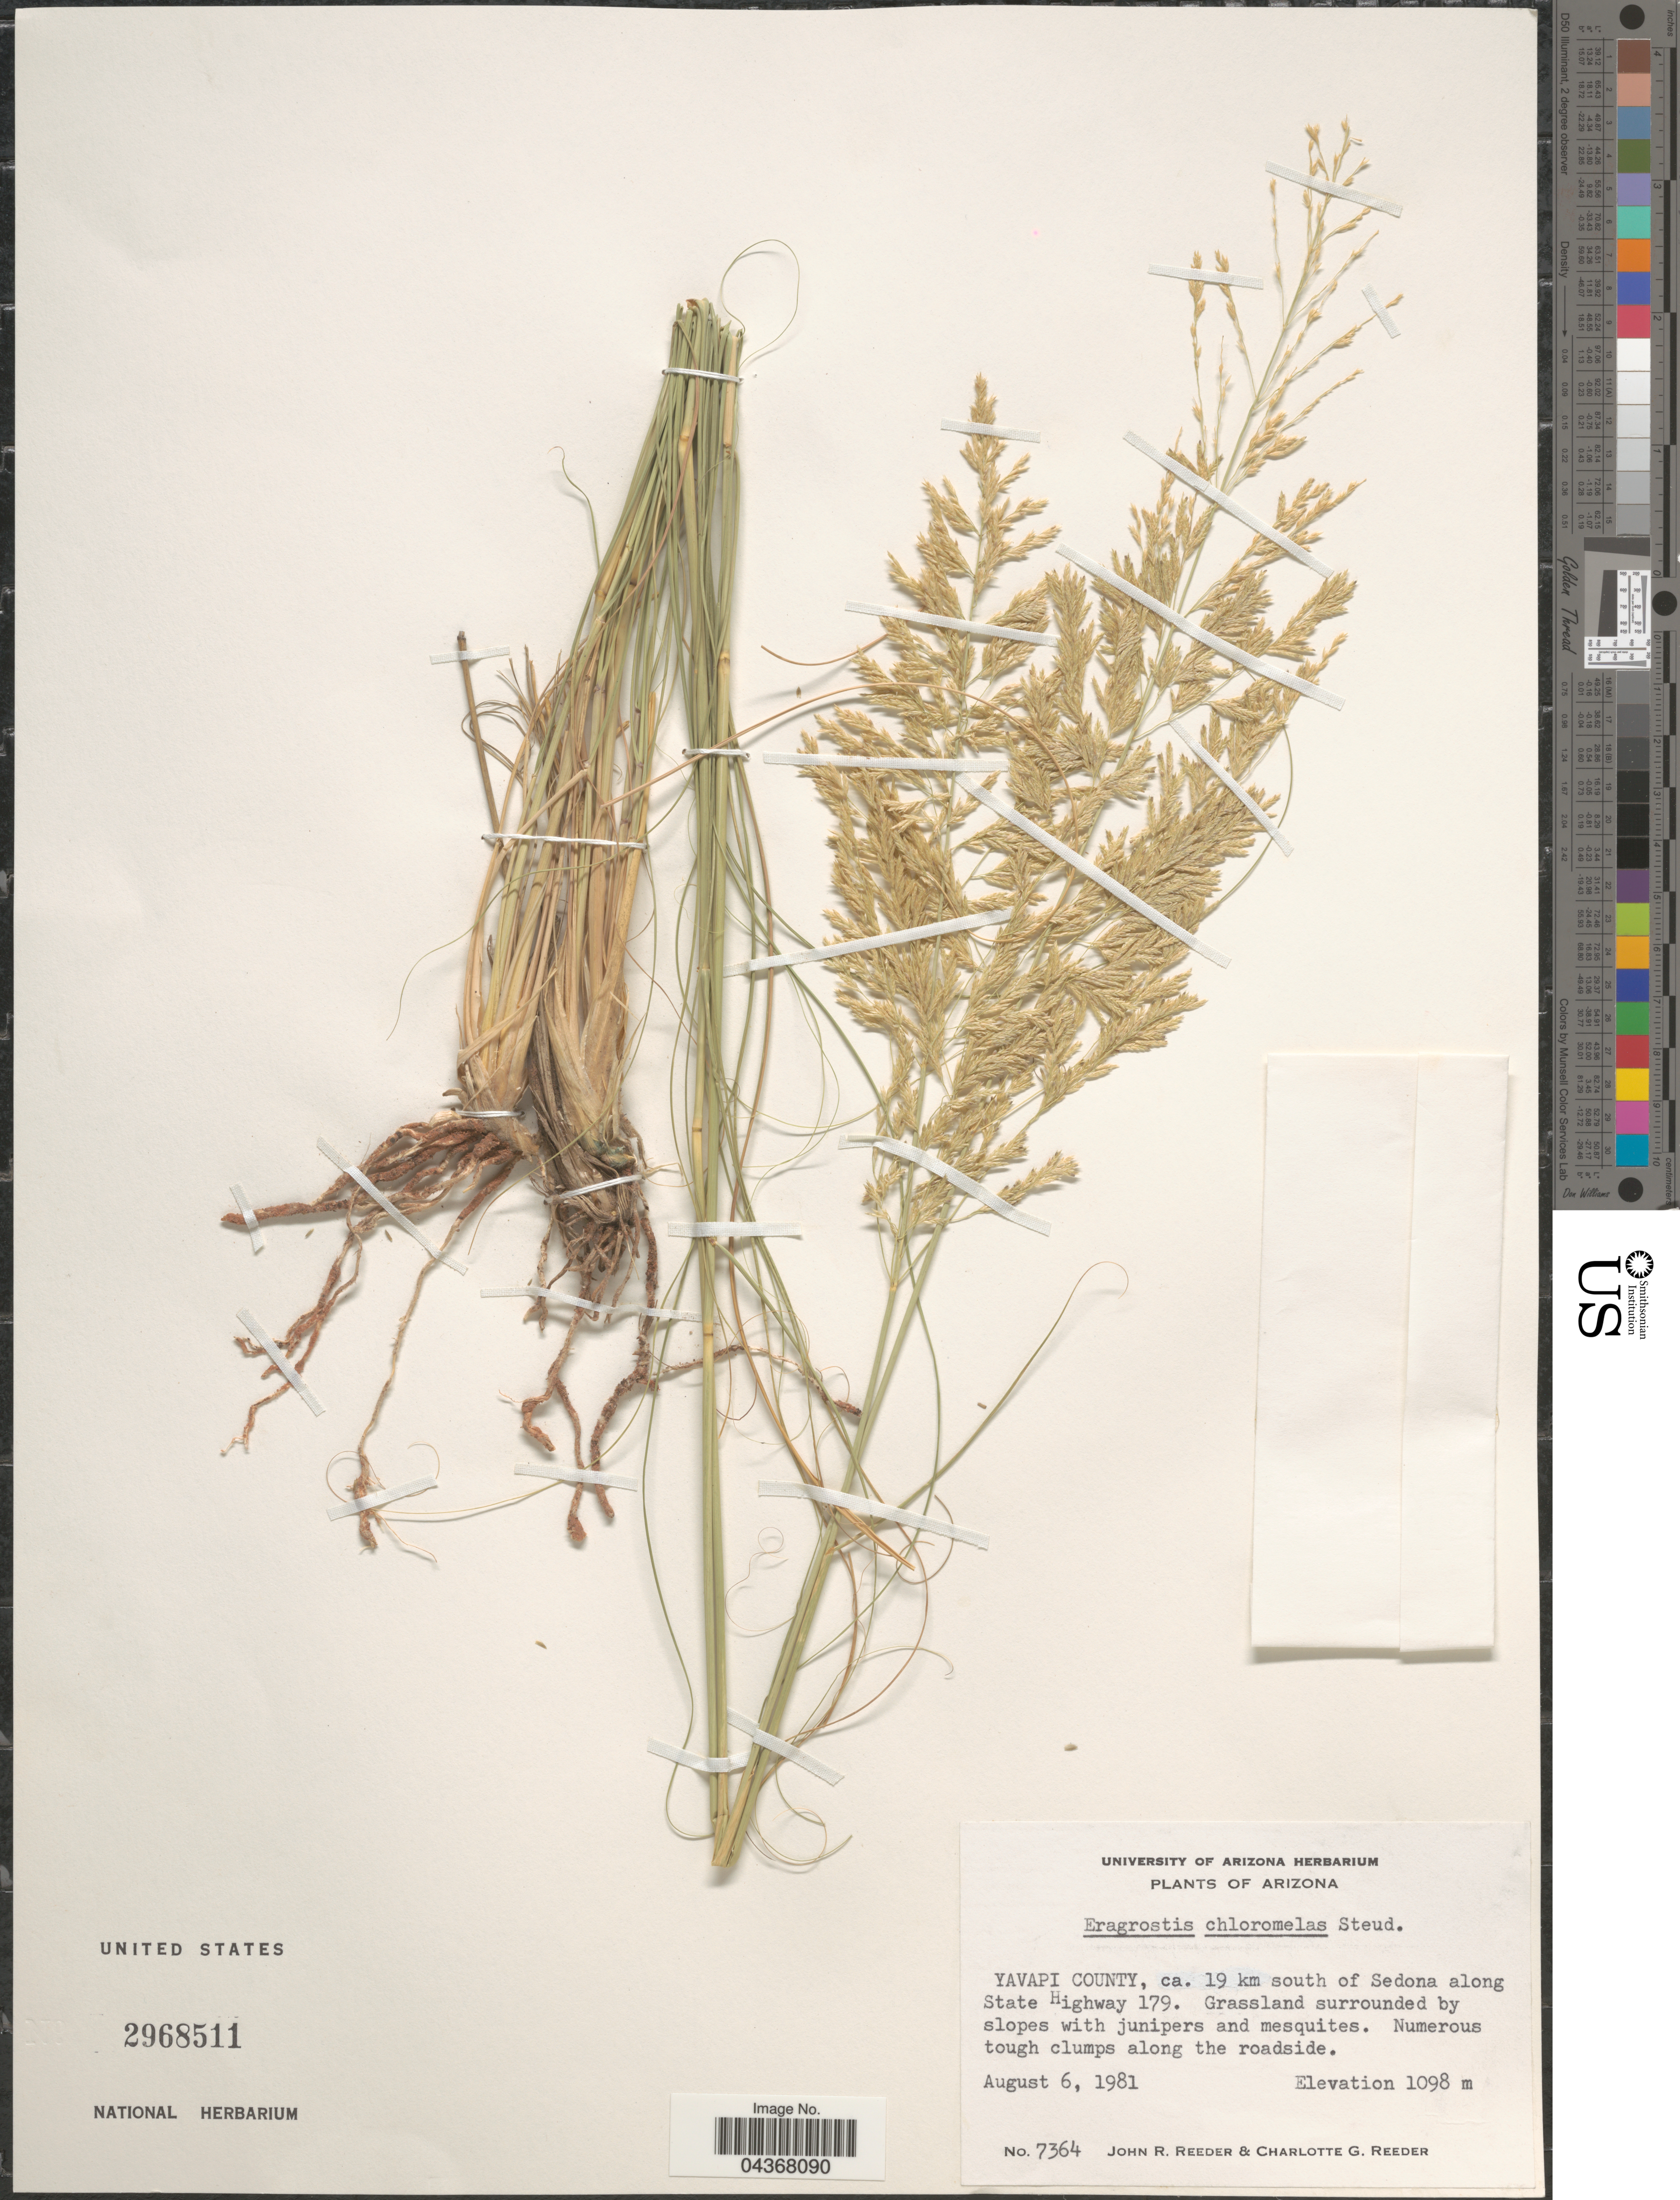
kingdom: Plantae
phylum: Tracheophyta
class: Liliopsida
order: Poales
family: Poaceae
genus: Eragrostis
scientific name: Eragrostis curvula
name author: (Schrad.) Nees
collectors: J. R. Reeder & C. G. Reeder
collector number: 7364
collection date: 1981-08-06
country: United States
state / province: Arizona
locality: Yavapai County, ca. 19 km south of Sedona along State Highway 179.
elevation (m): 1098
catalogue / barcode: US 2968511